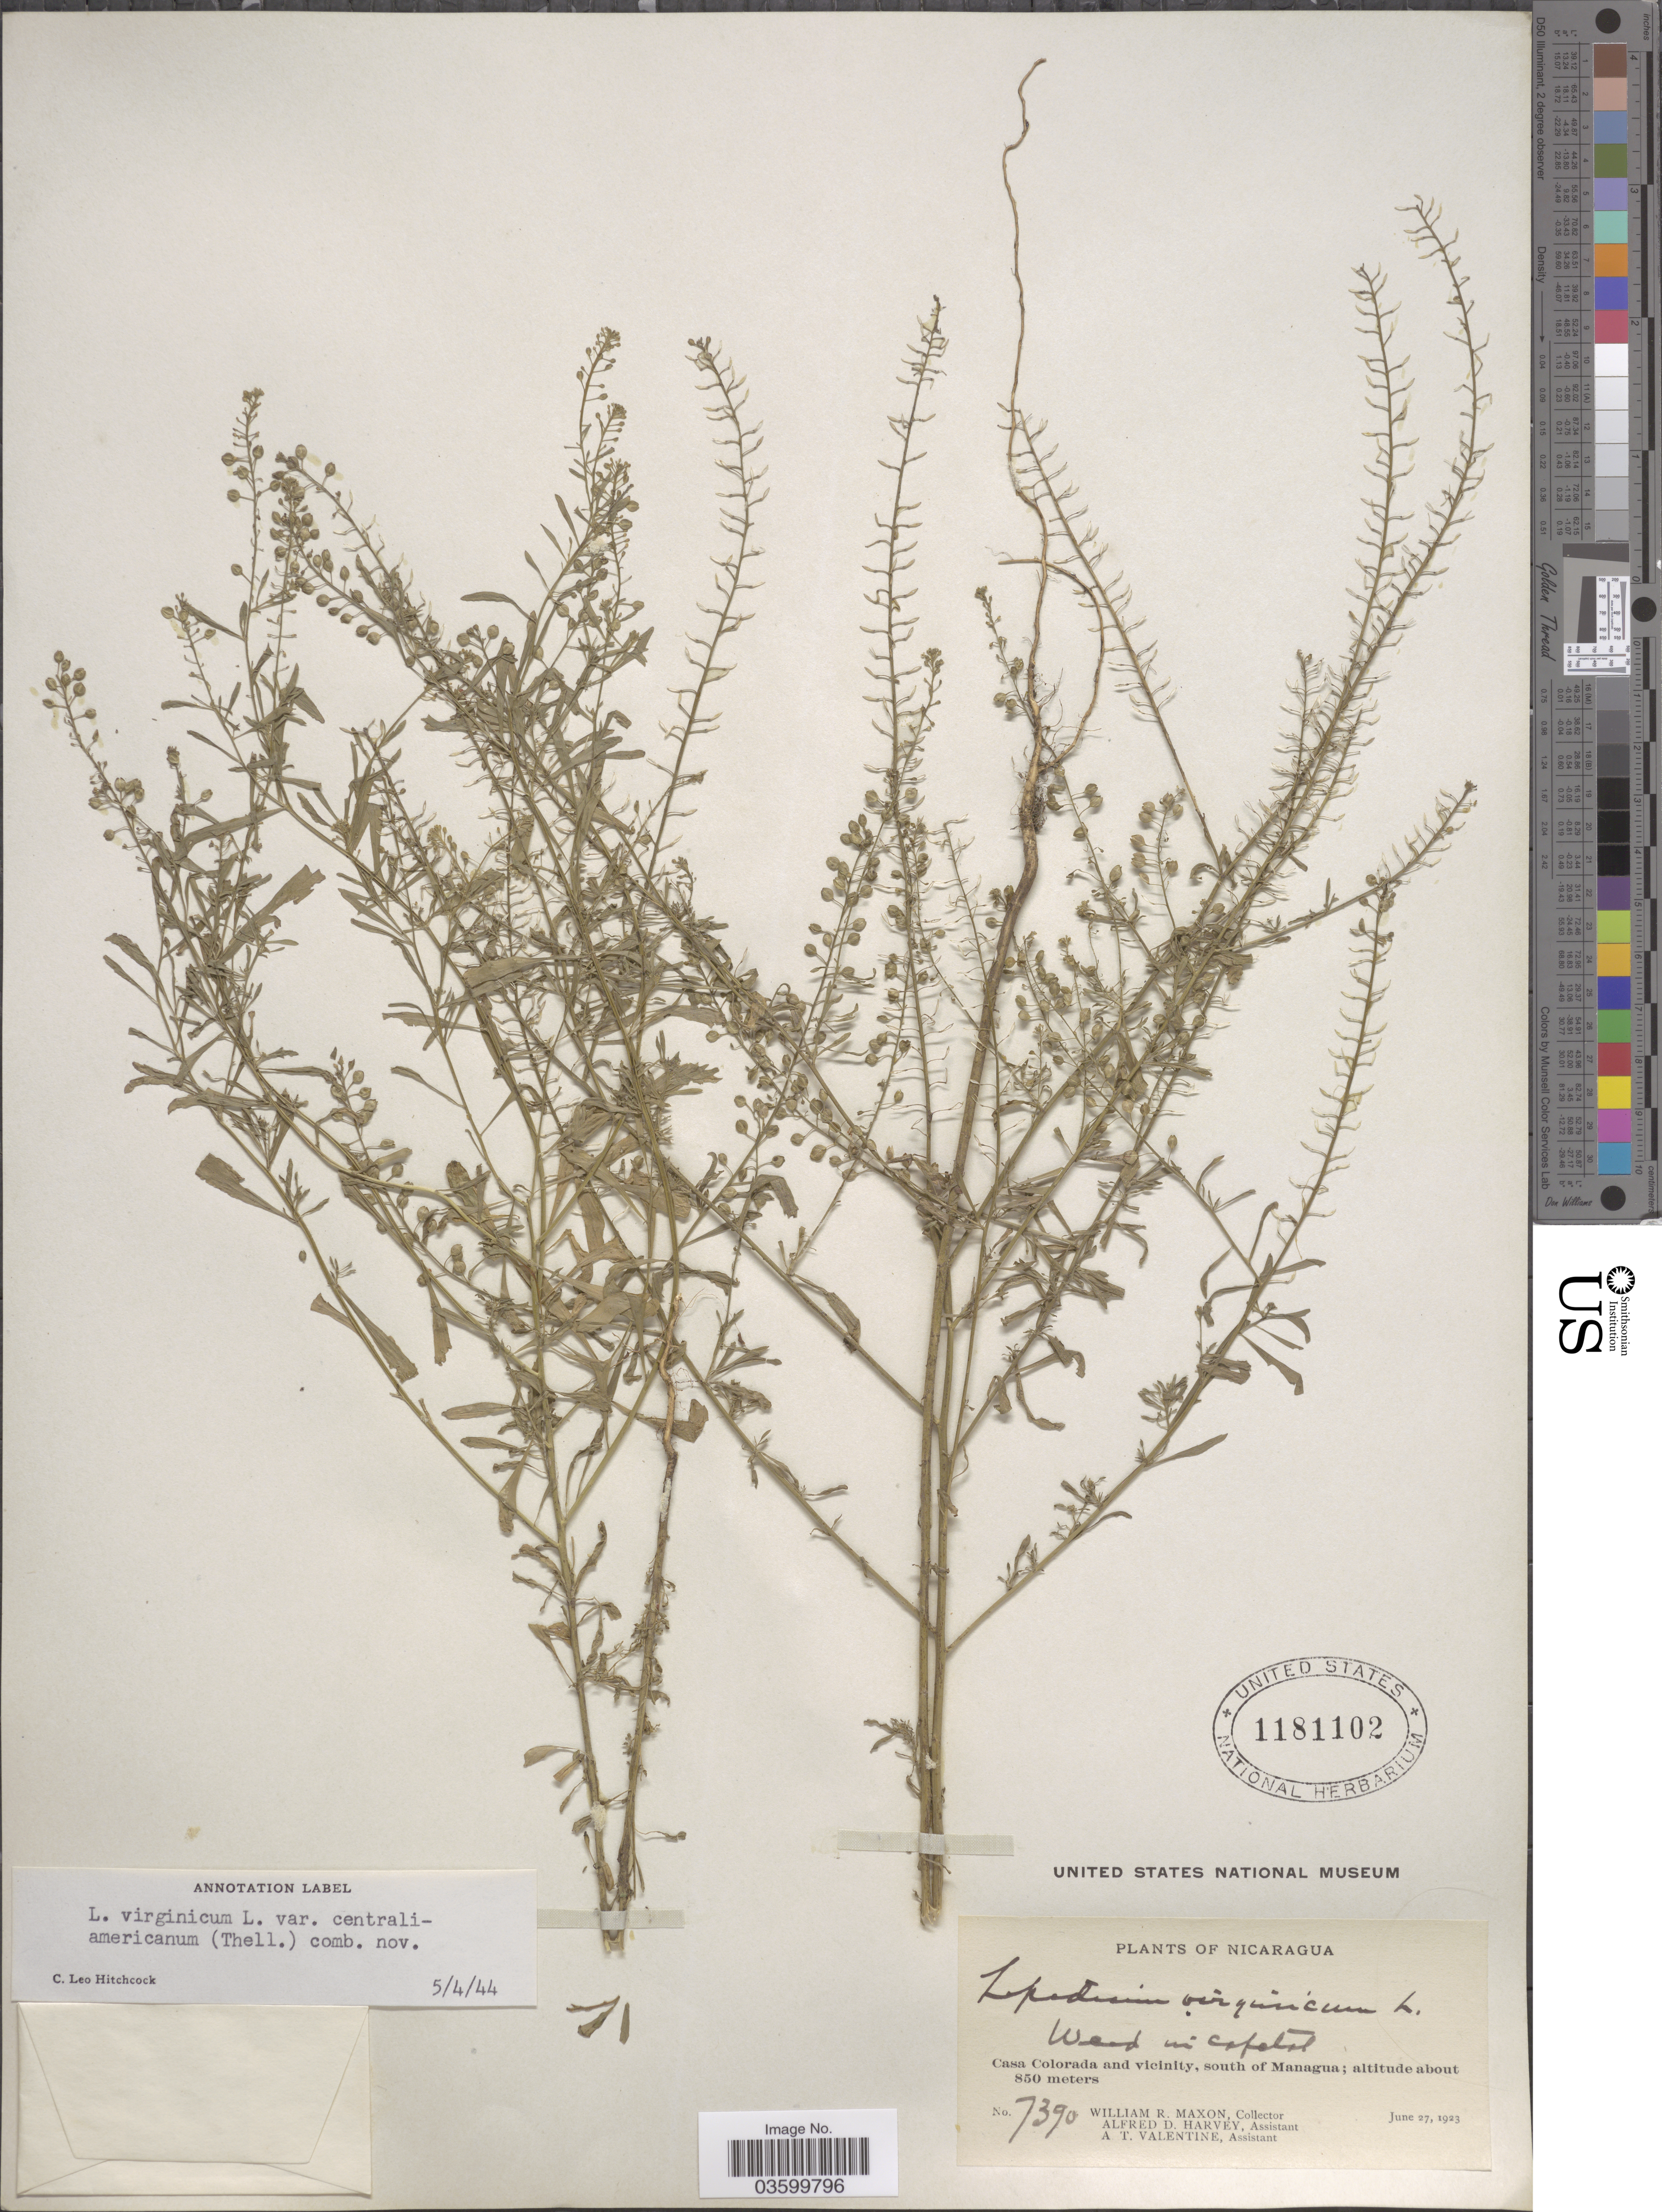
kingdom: Plantae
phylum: Tracheophyta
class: Magnoliopsida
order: Brassicales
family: Brassicaceae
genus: Lepidium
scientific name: Lepidium virginicum var. centrali-americanum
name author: (Thell.) C.L. Hitchc.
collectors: W. R. Maxon, A. D. Harvey & A. Valentine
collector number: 7390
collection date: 1923-06-27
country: Nicaragua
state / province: Managua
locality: Casa Colorada and vicinity, south of Managua.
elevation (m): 850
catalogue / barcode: US 1181102